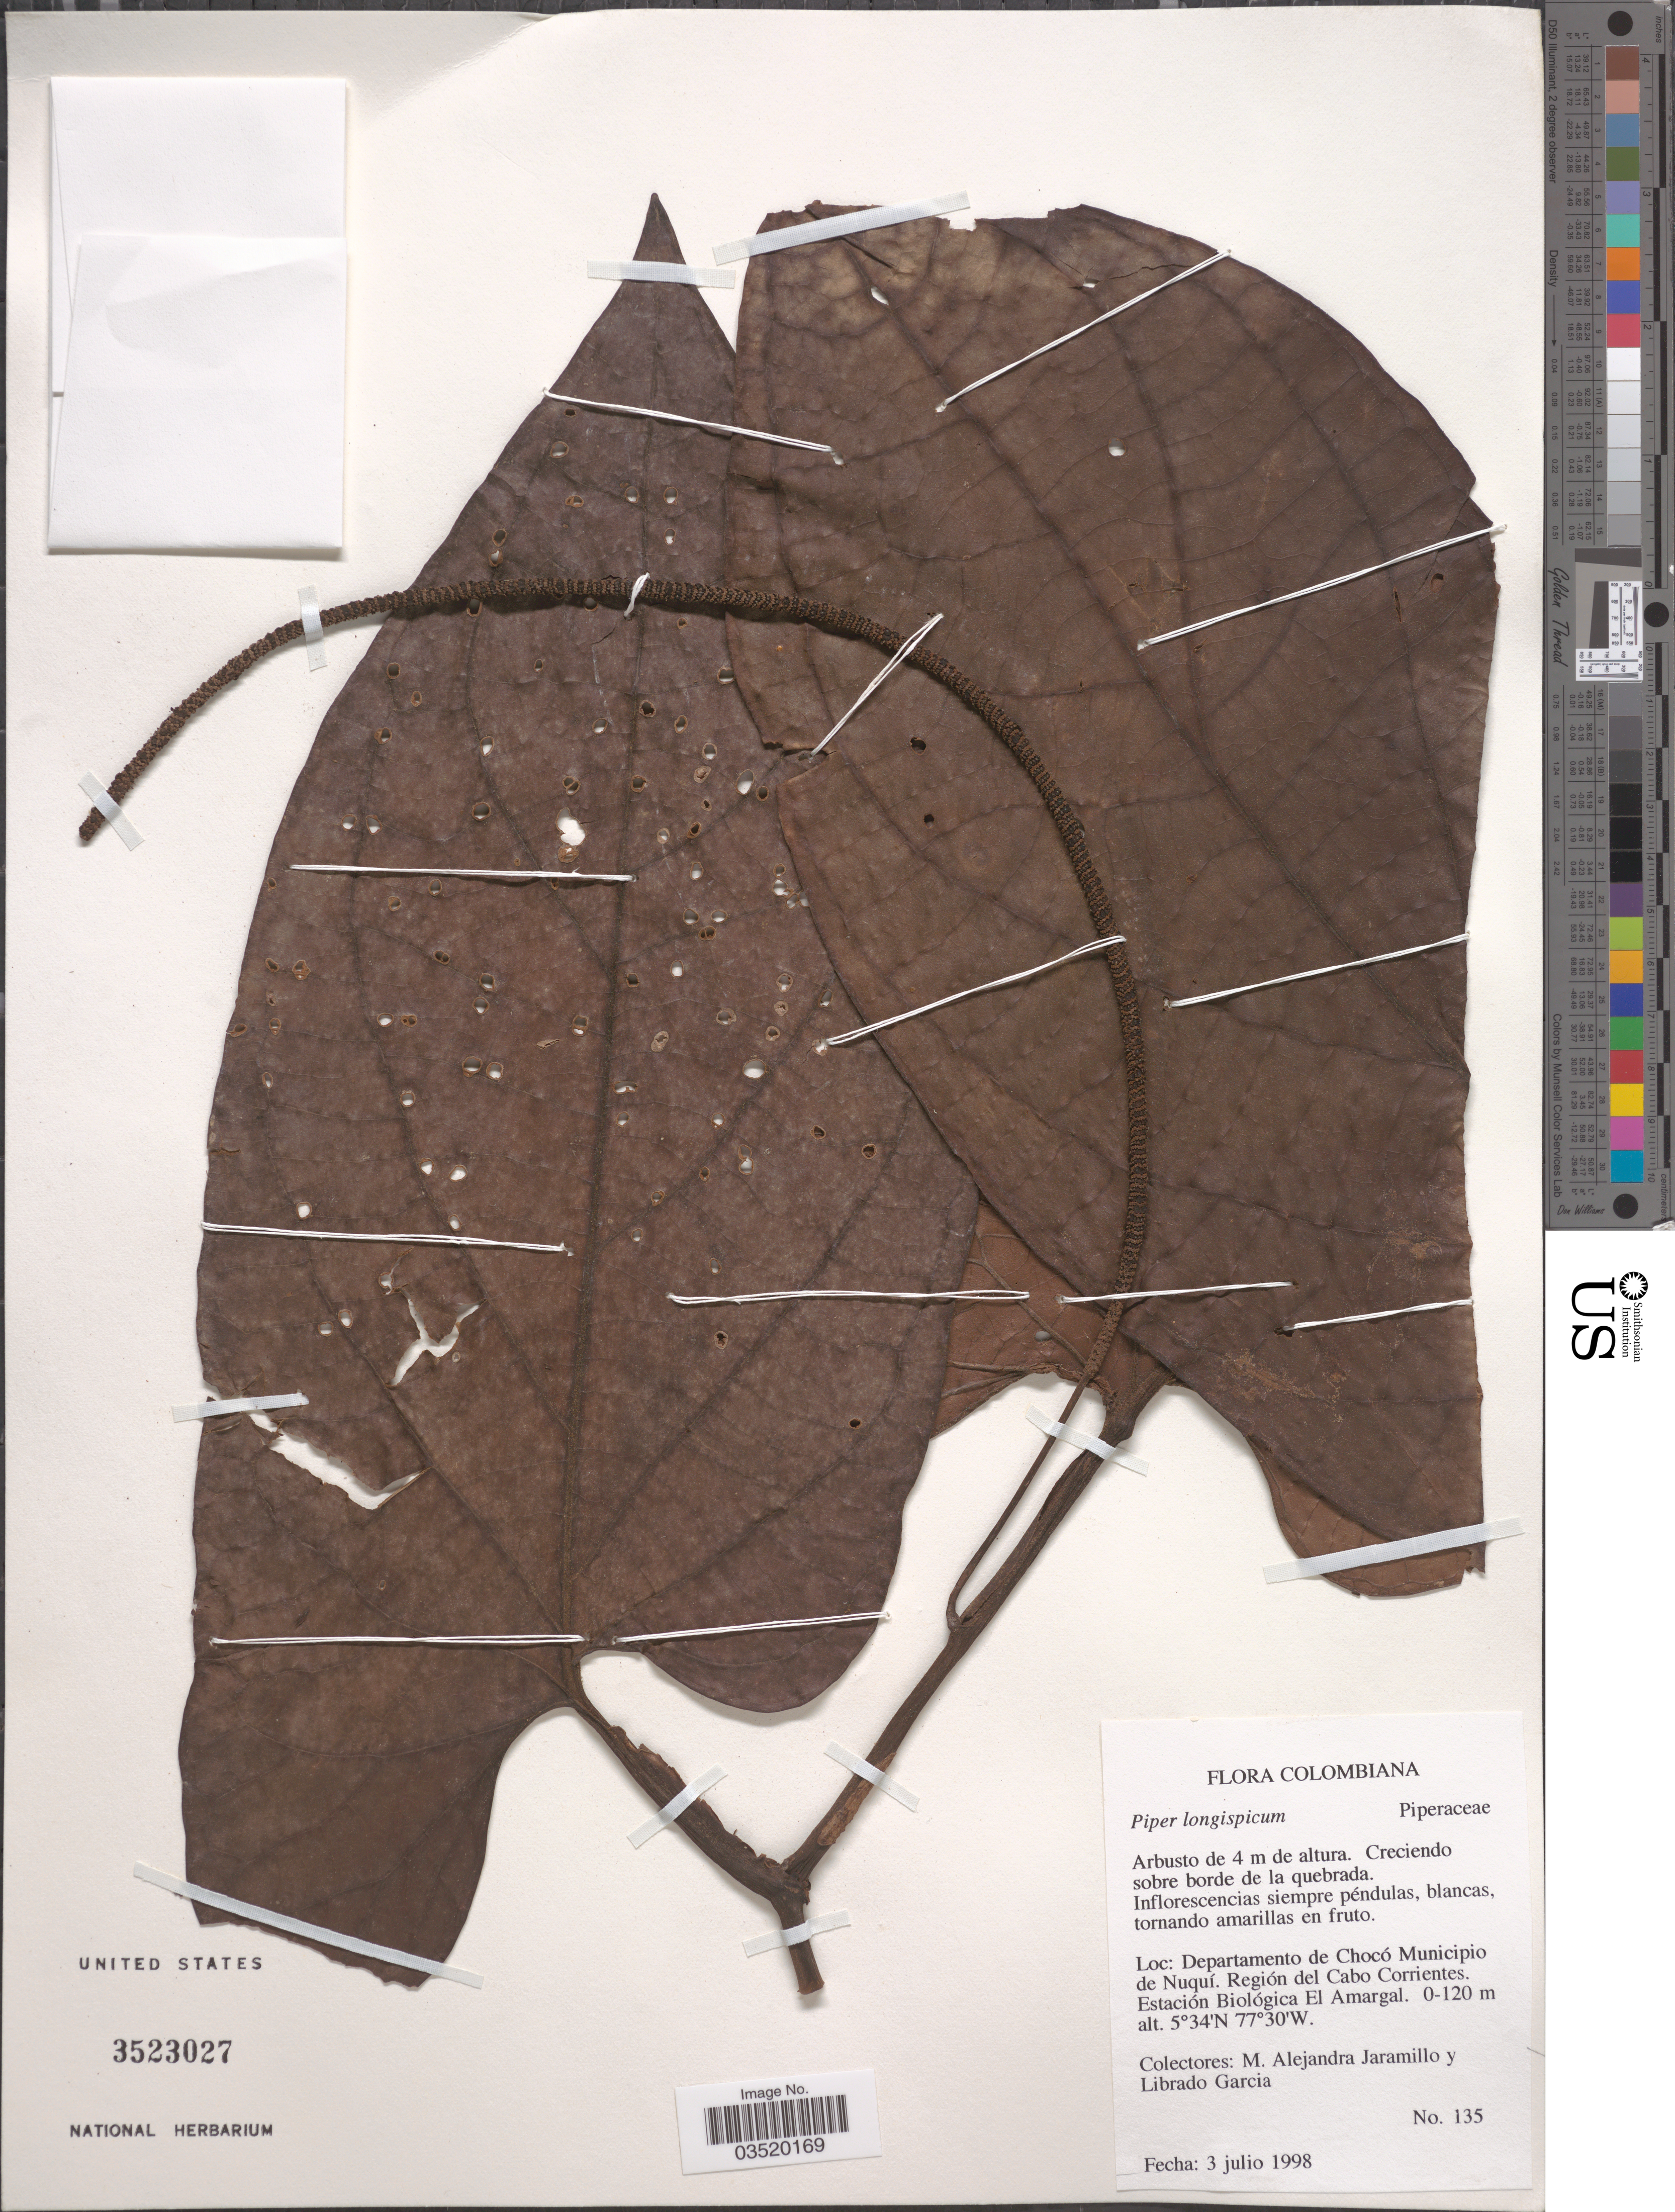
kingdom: Plantae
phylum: Tracheophyta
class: Magnoliopsida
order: Piperales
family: Piperaceae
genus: Piper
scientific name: Piper longispicum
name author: C. DC.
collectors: M. A. Jaramillo & L. Garcia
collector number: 135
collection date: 1998-07-03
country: Colombia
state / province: Chocó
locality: Departamento de Chocó Municipio de Nuquí. Región del Cabo Corrientes. Estación Biológica El Amargal.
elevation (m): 0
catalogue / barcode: US 3523027